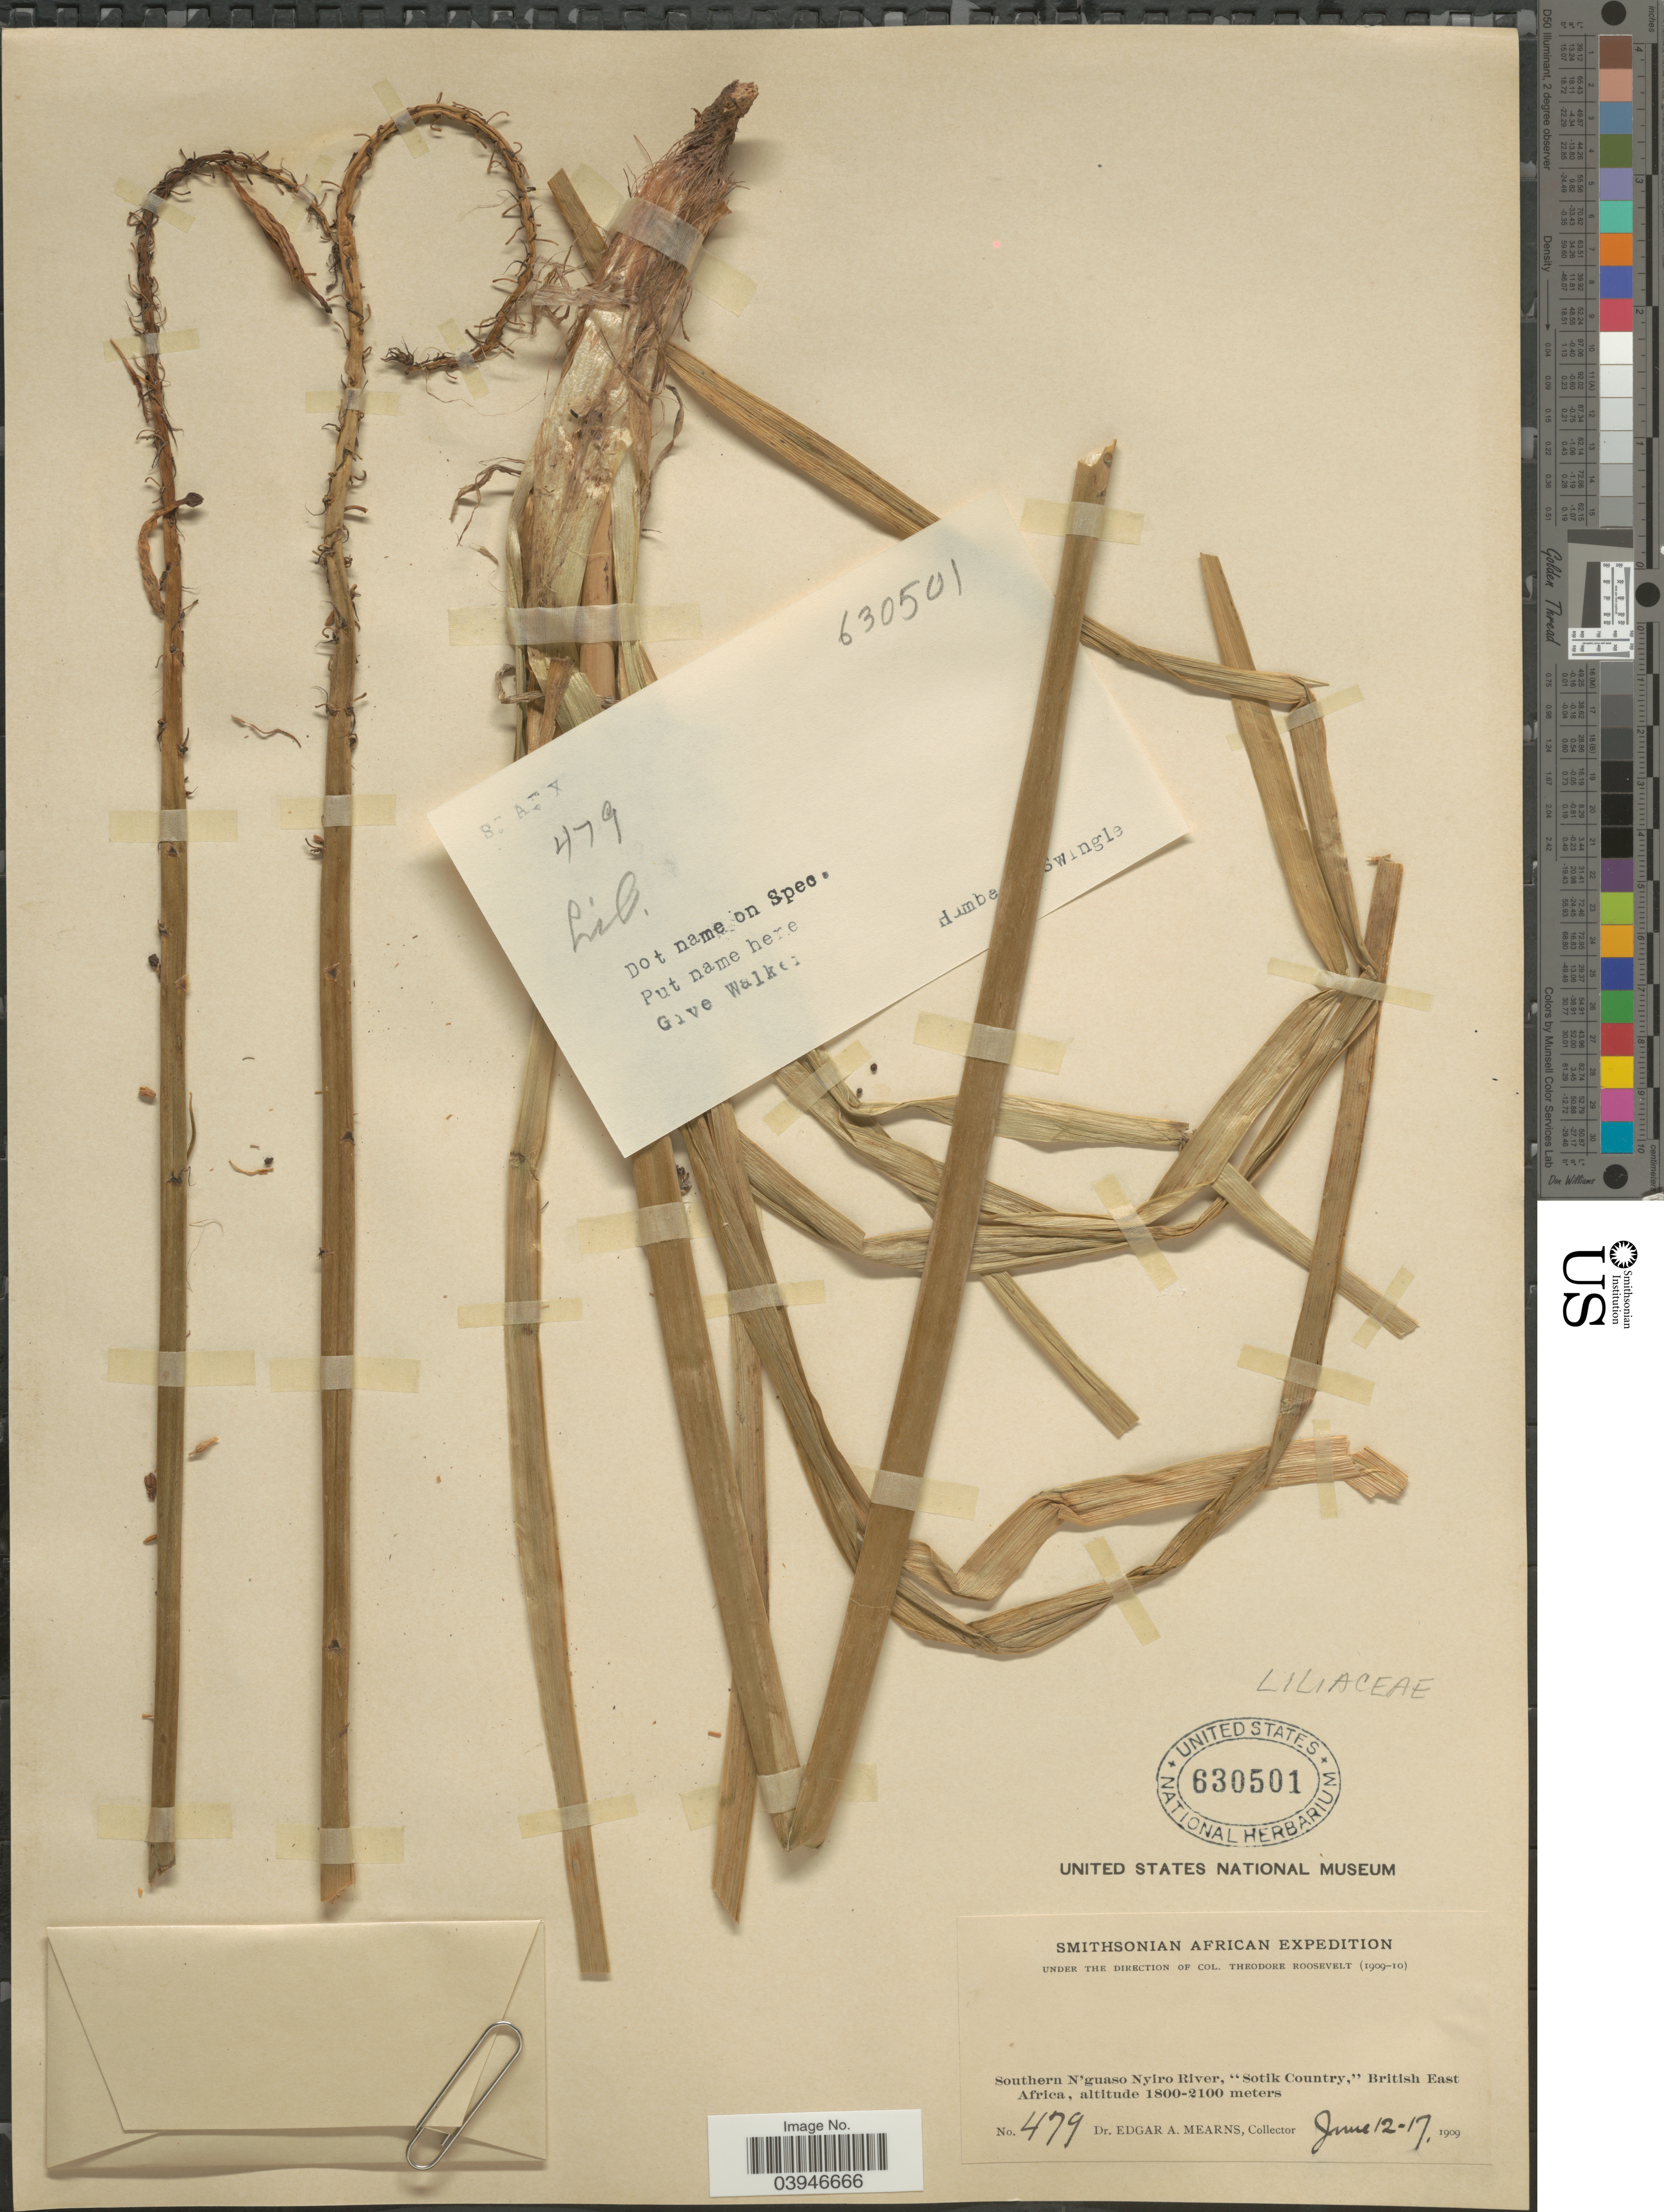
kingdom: Plantae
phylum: Tracheophyta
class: Liliopsida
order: Liliales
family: Liliaceae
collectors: E. A. Mearns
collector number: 479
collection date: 1909-06-12/1909-06-17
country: Kenya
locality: Southern N'guaso Nyiro River, "Sotik Country," British East Africa.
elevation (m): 1800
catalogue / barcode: US 630501